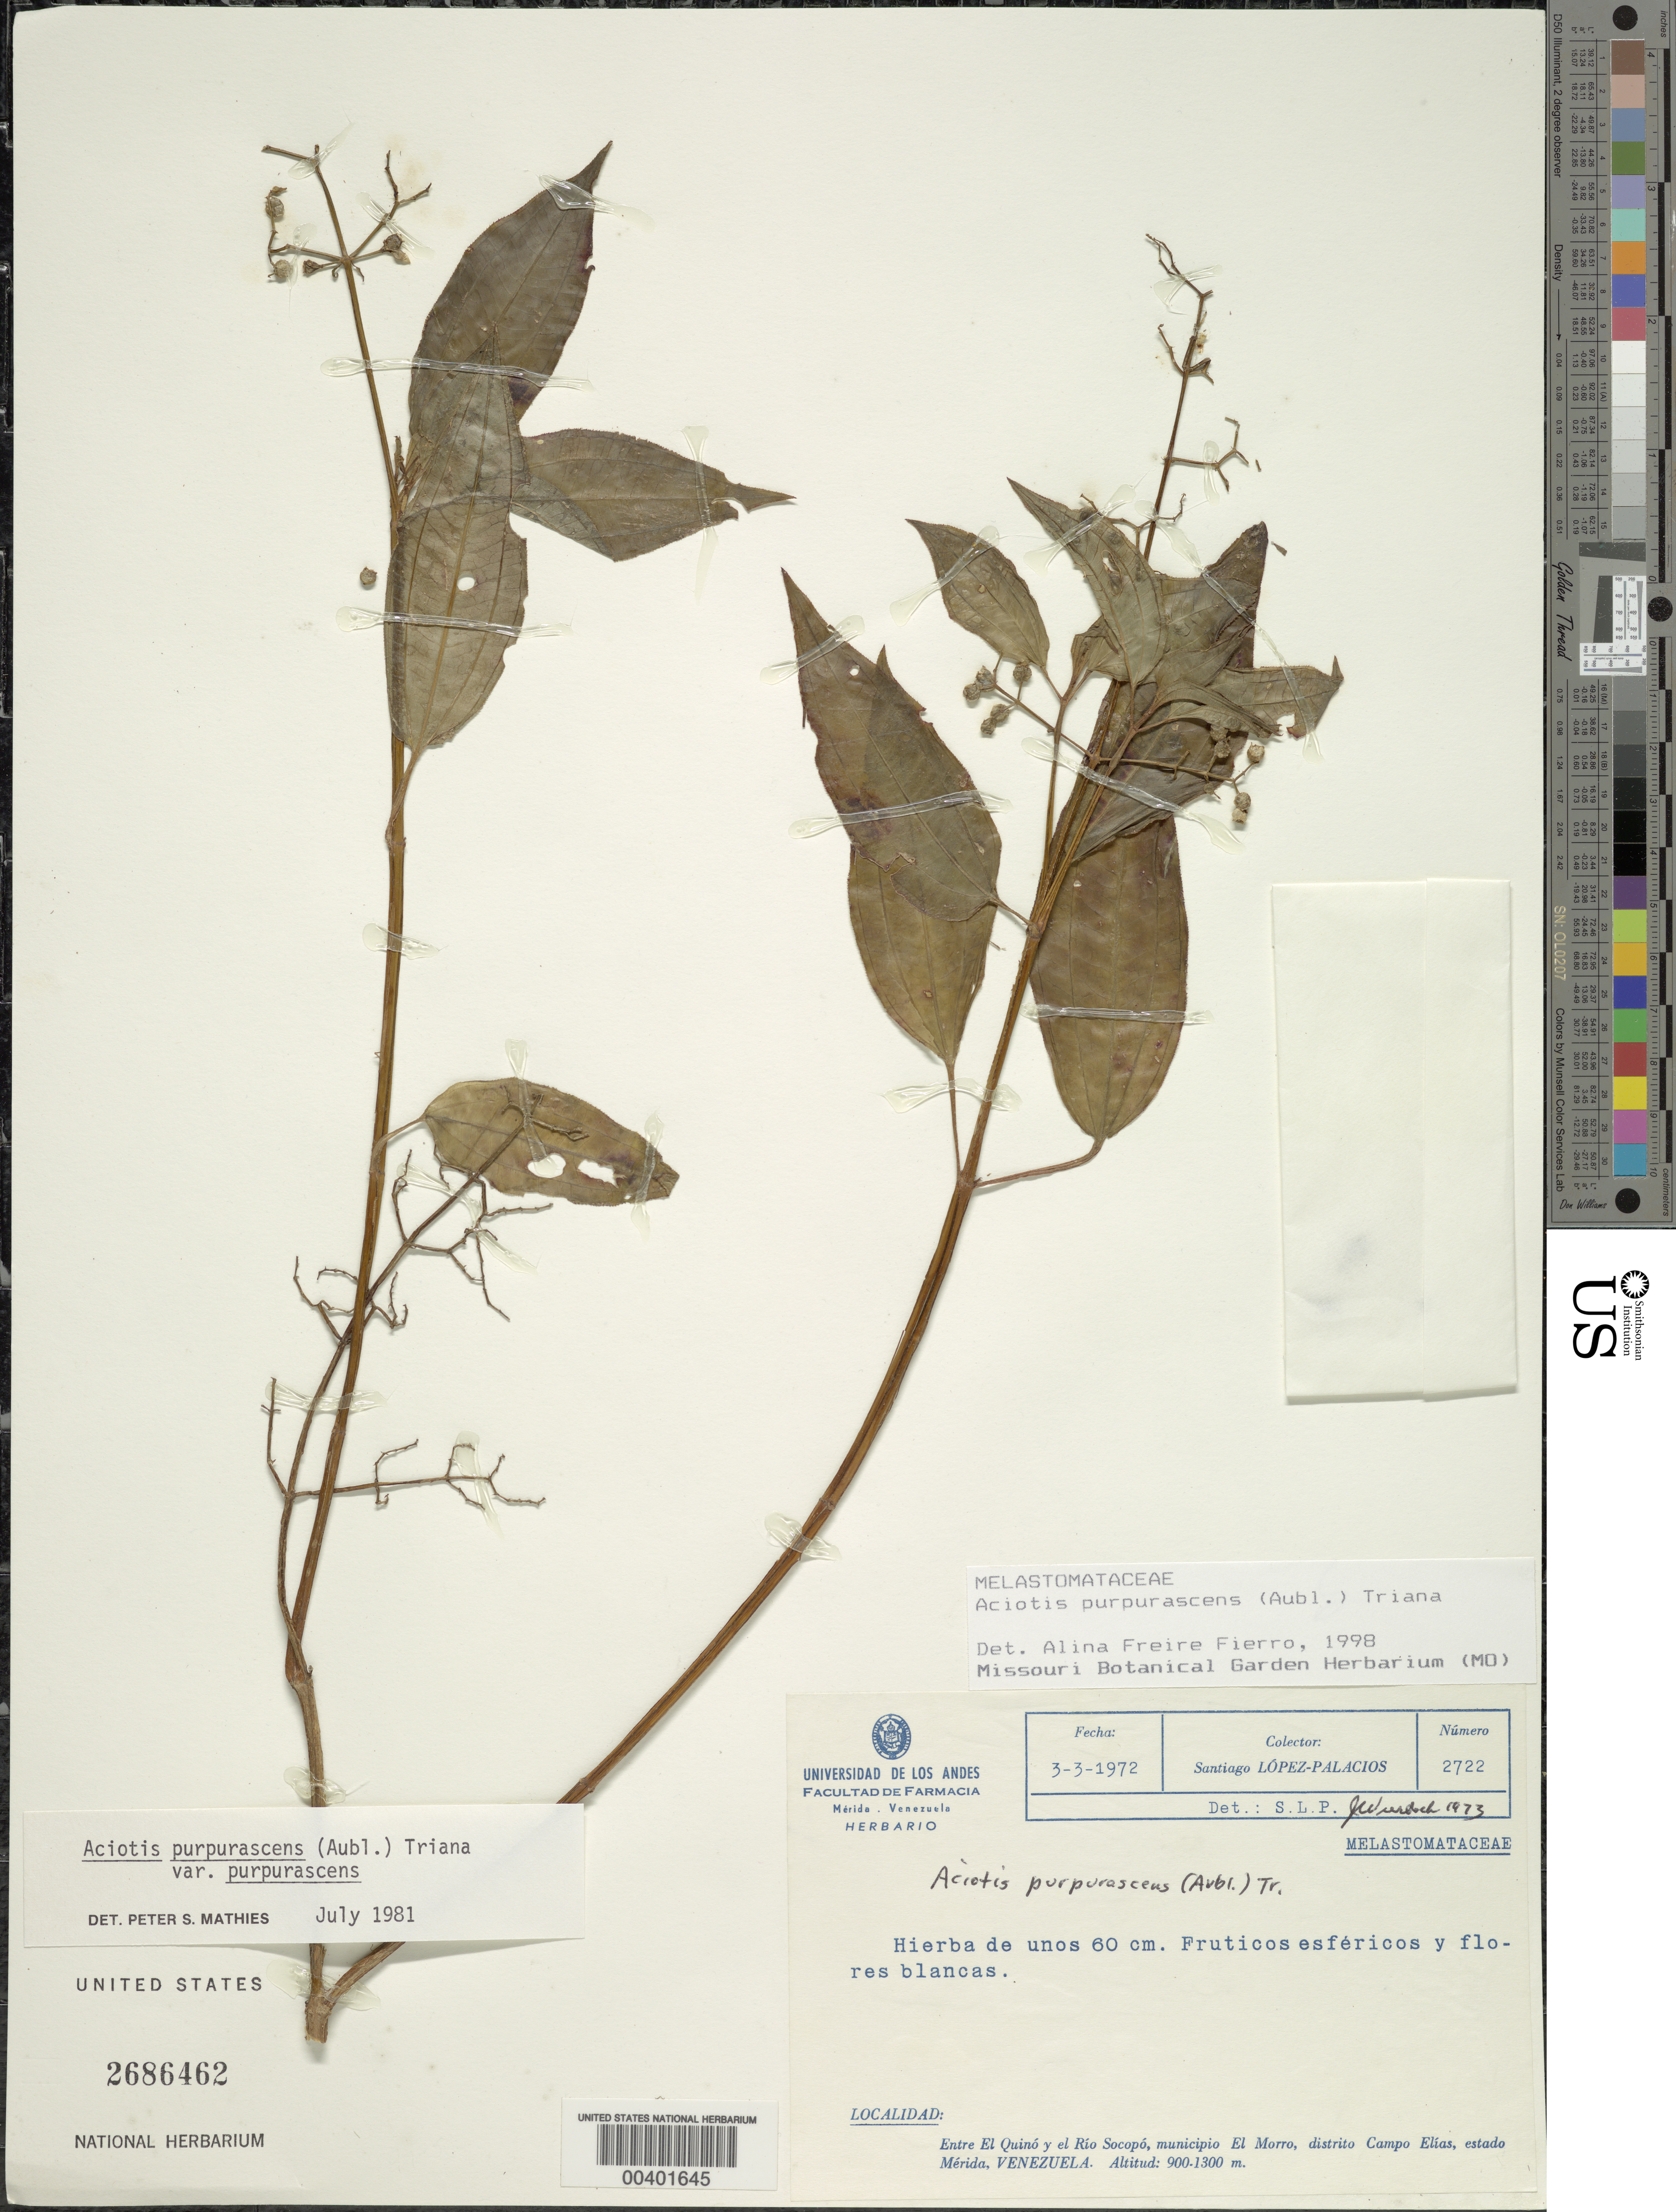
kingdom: Plantae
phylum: Tracheophyta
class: Magnoliopsida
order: Myrtales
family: Melastomataceae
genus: Aciotis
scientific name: Aciotis purpurascens var. purpurascens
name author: (Aubl.) Triana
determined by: Mathies, P. S.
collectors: S. López-Palacios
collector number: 2722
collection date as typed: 03 Mar 1972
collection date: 1972-03-03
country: Venezuela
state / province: Mérida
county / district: Libertador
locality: Entre El Quinó y el Río Socopó, Municipio El Morro. Morro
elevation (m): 900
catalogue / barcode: US 2686462